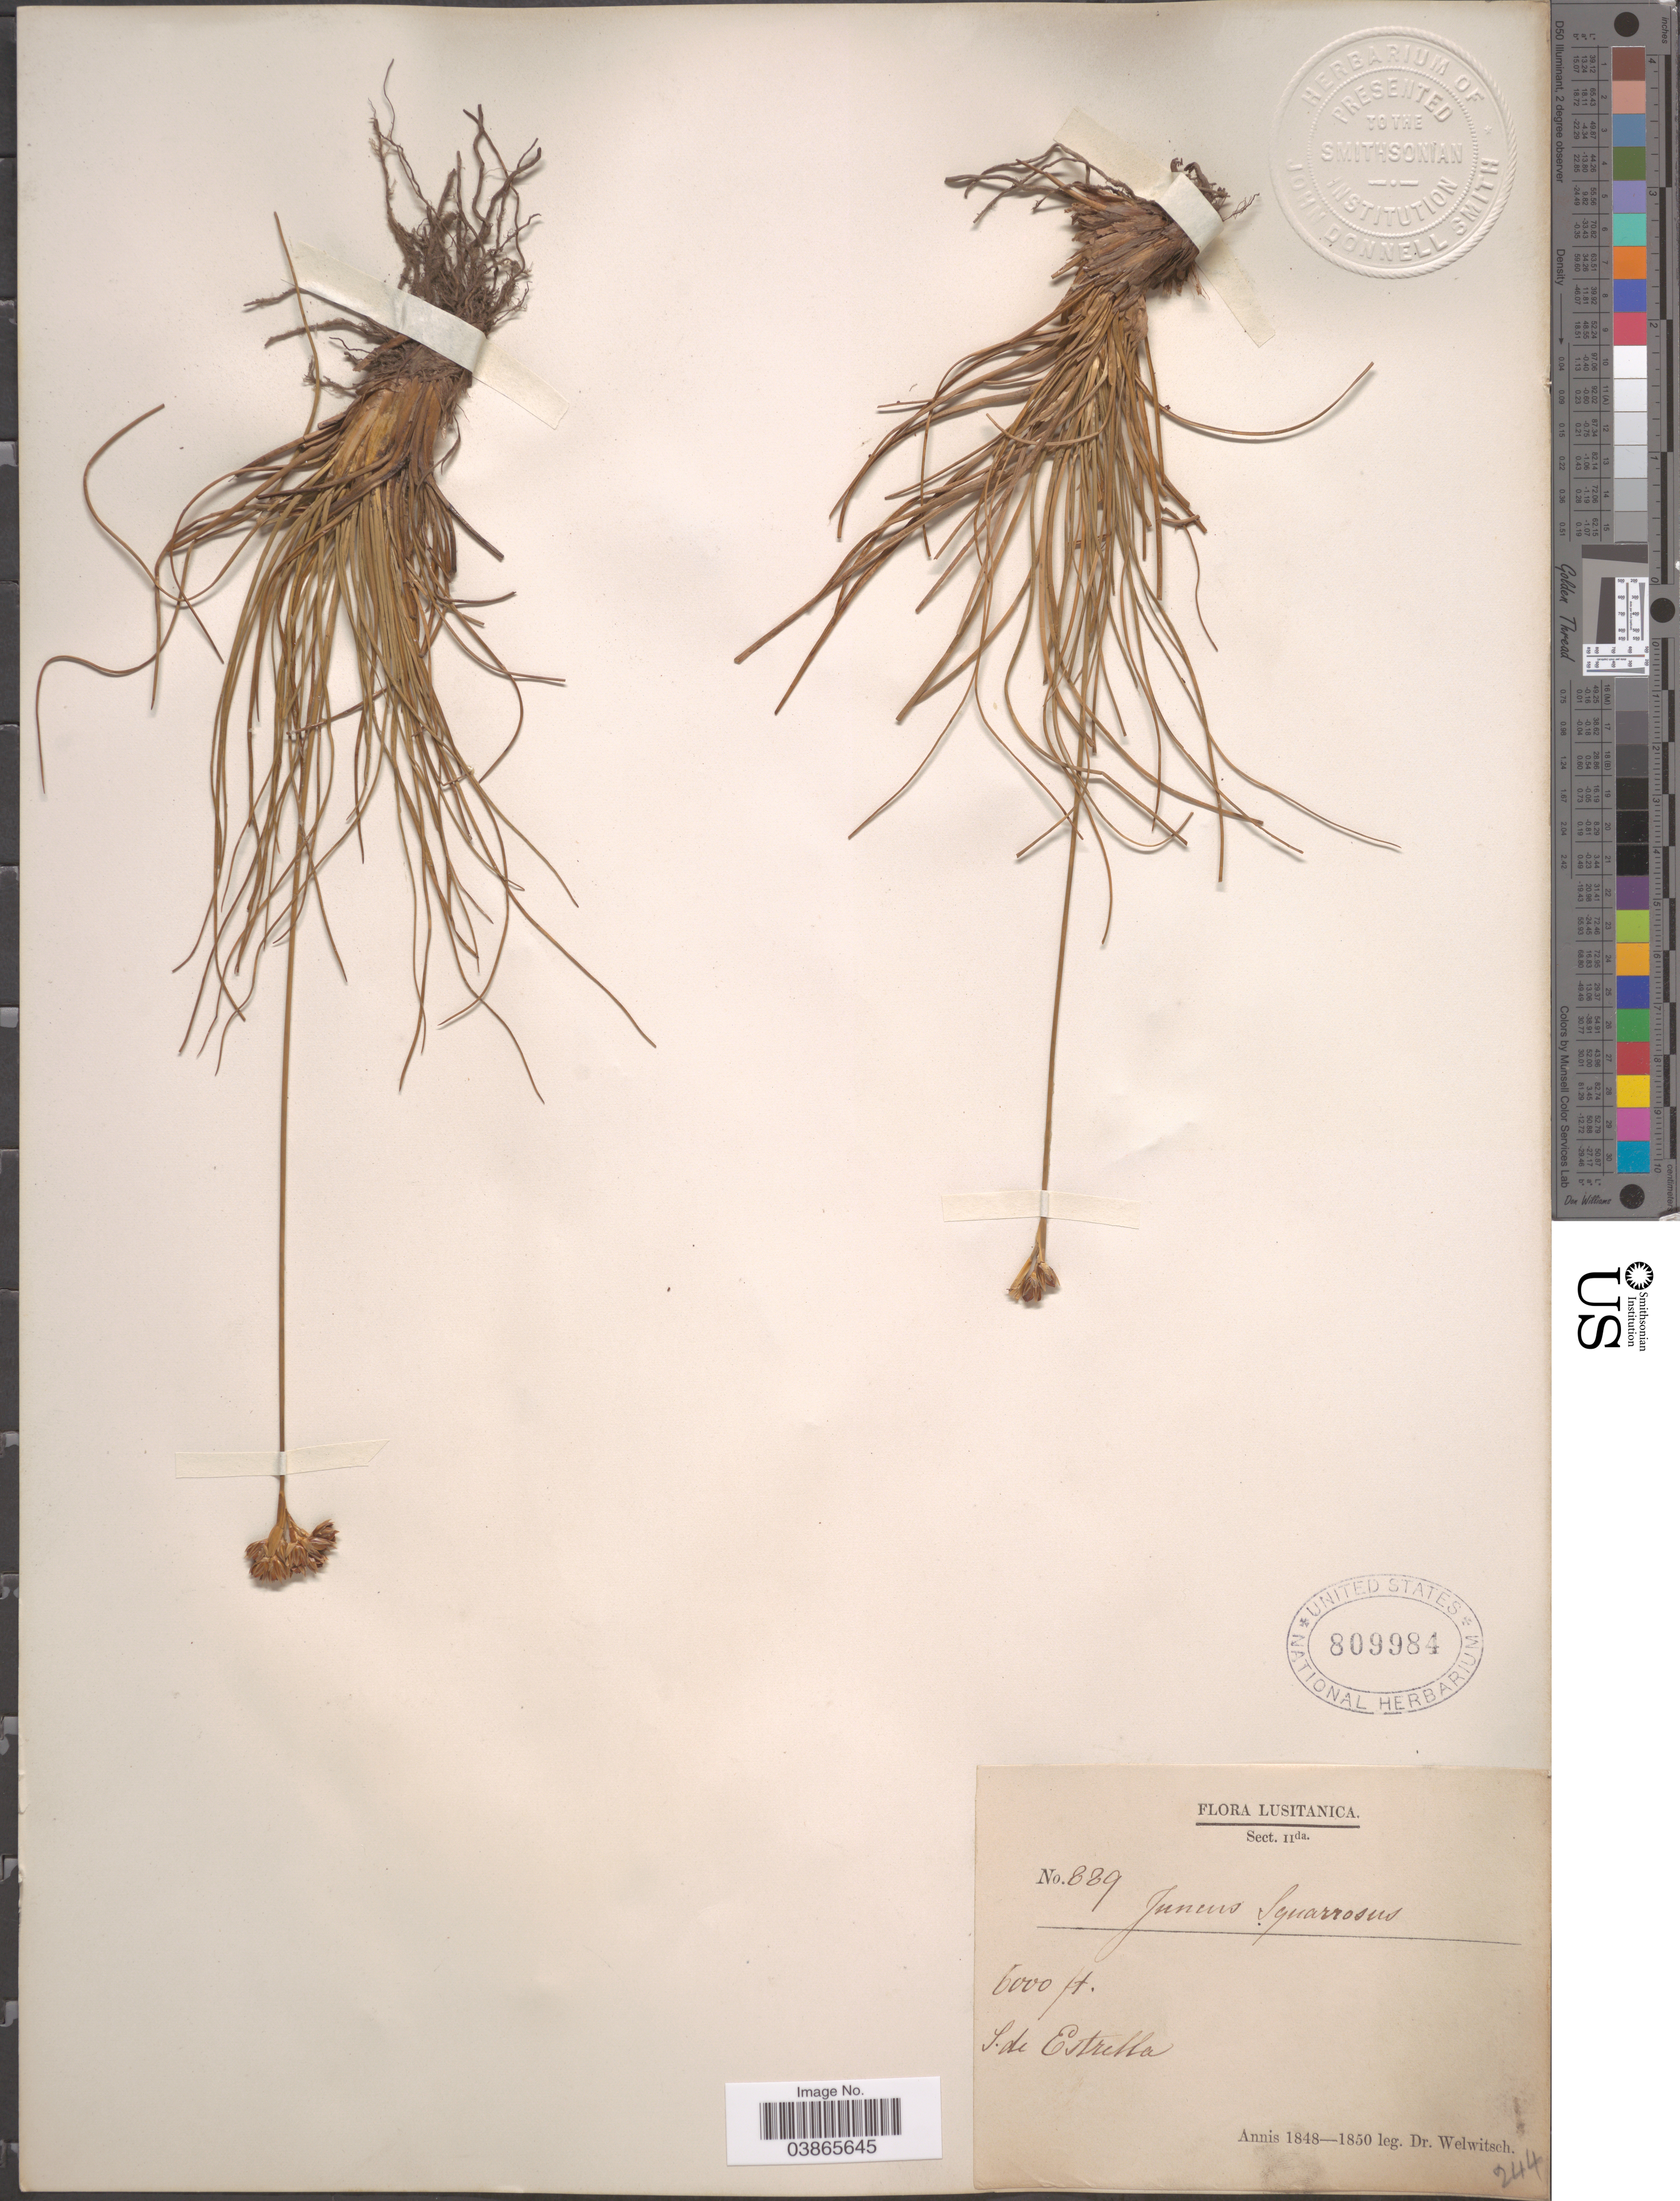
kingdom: Plantae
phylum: Tracheophyta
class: Liliopsida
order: Poales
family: Juncaceae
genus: Juncus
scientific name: Juncus squarrosus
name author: L.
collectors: -. Welwitsch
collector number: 889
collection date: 1848/1850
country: Portugal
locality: Lusitanica. S. de Estrella.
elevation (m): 1829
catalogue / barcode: US 809984